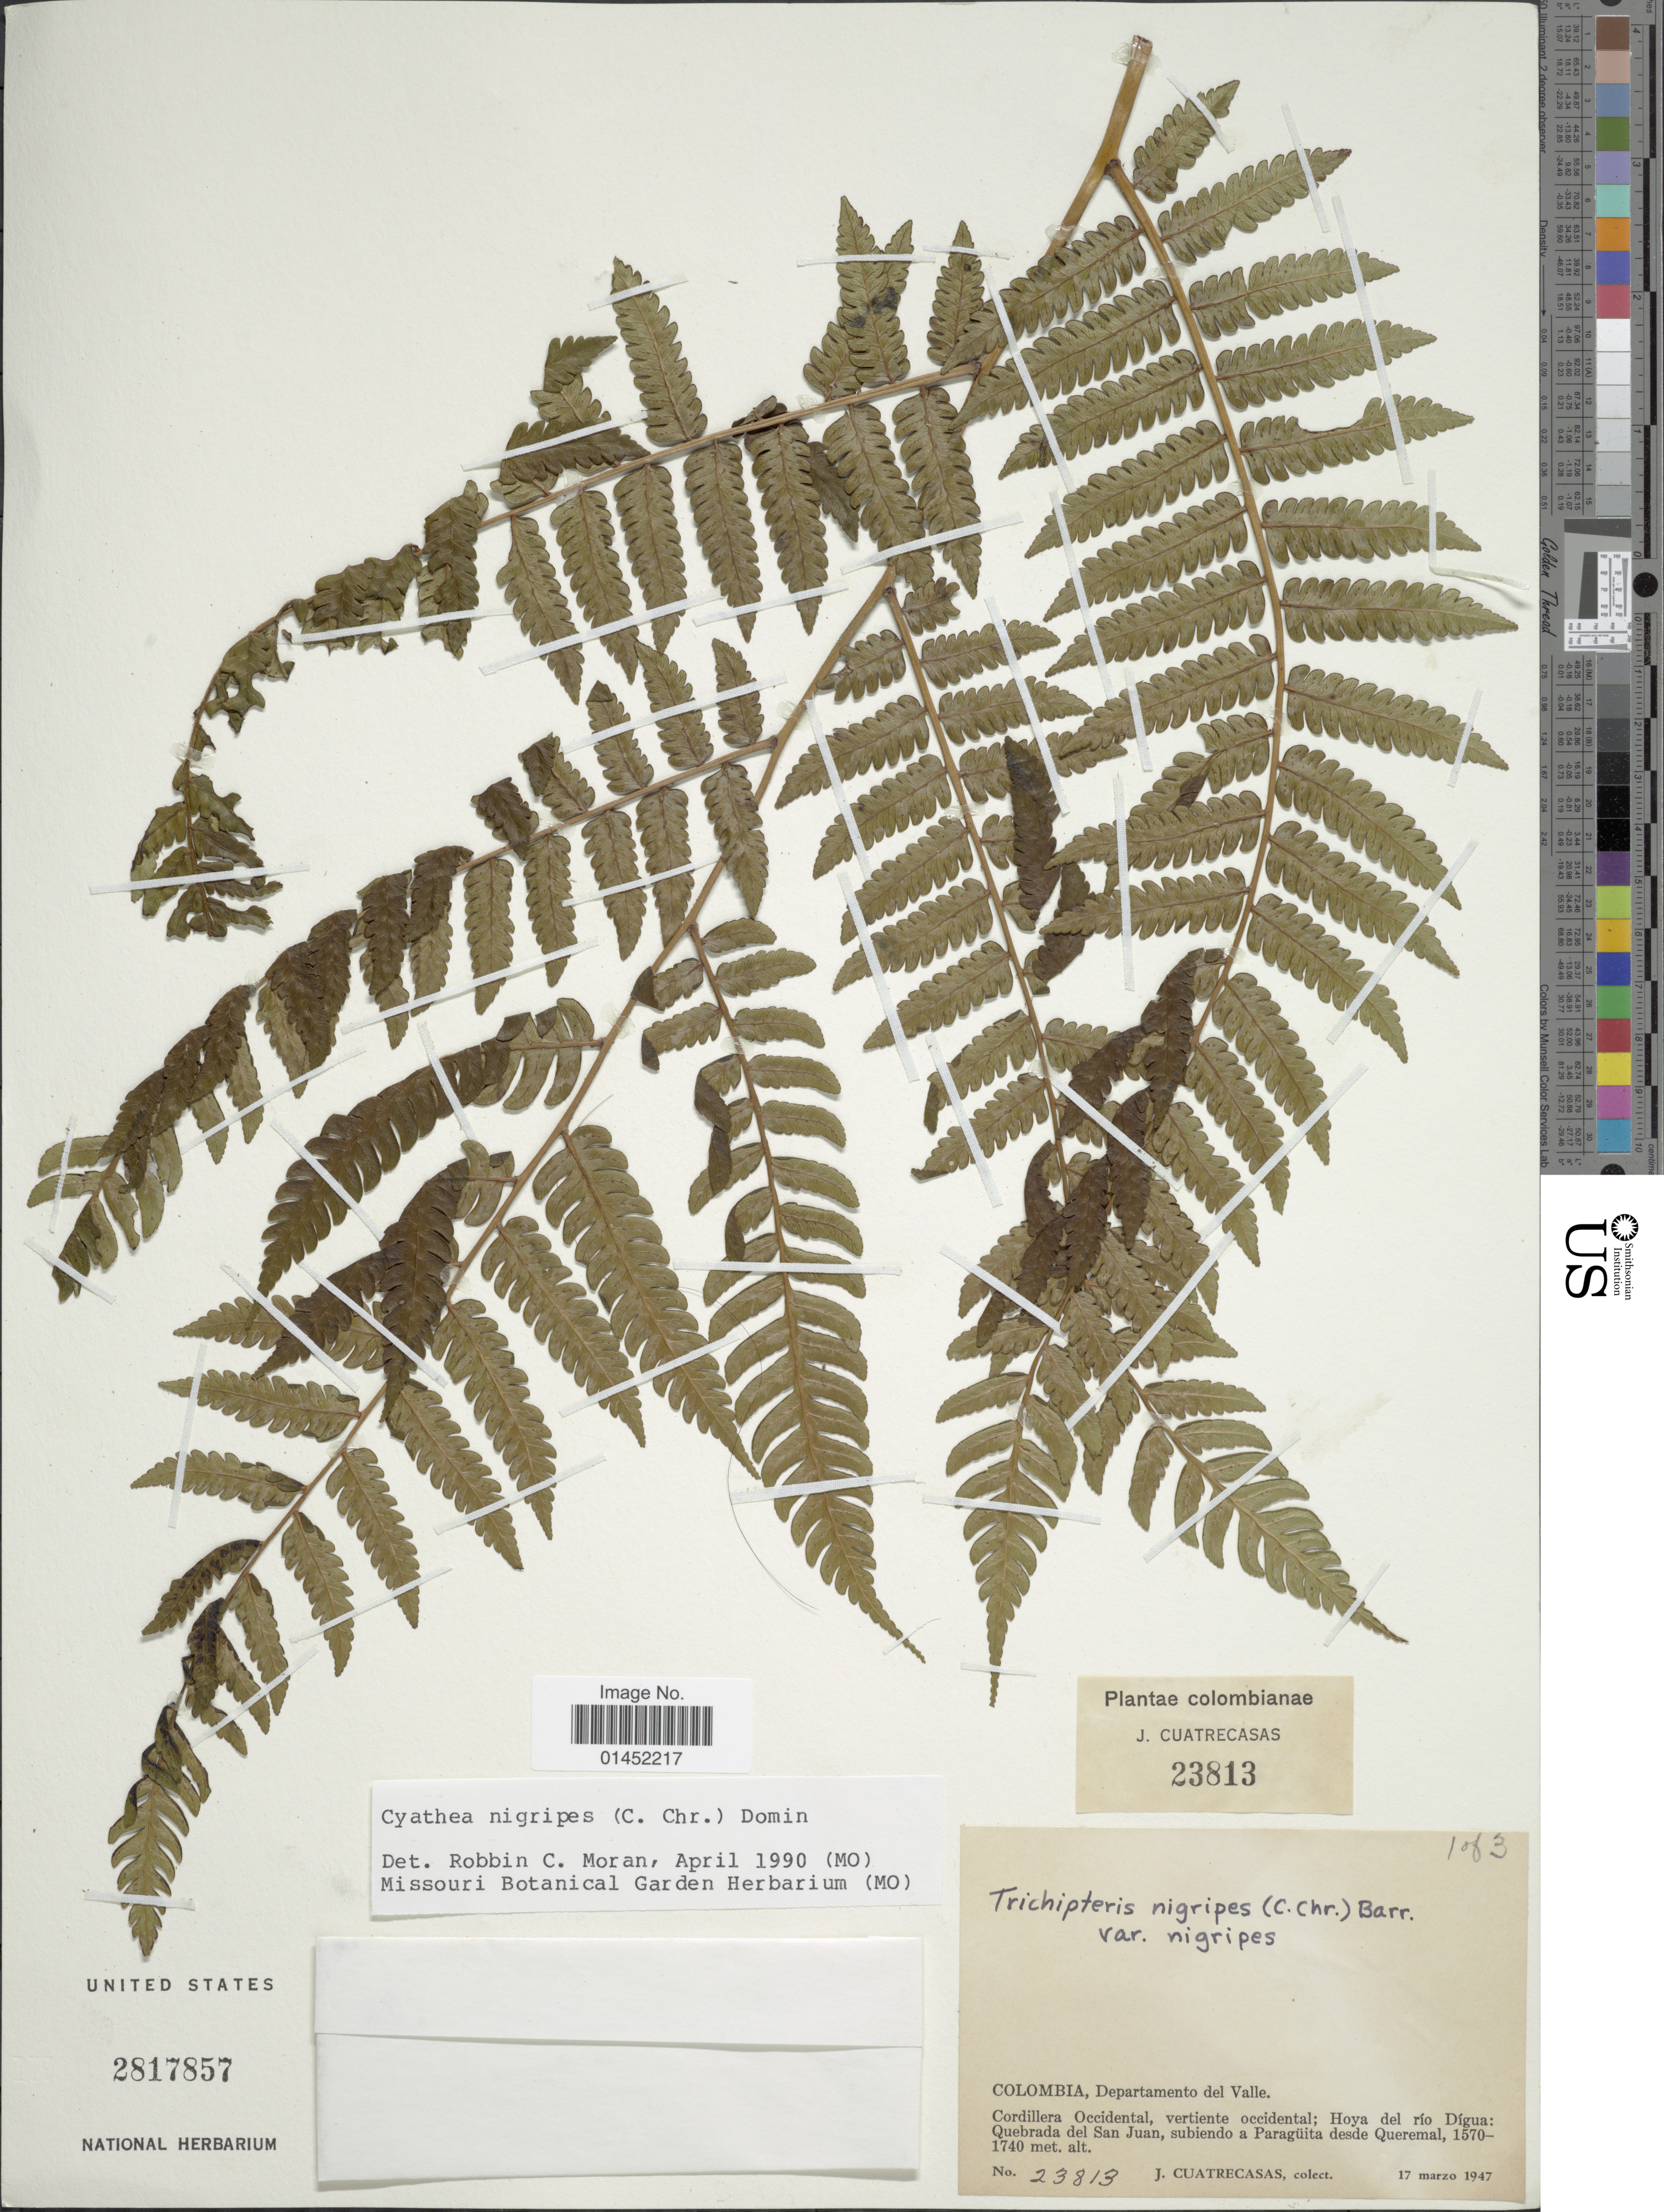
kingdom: Plantae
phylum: Tracheophyta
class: Polypodiopsida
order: Cyatheales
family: Cyatheaceae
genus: Cyathea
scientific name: Cyathea nigripes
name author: (C. Chr.) Domin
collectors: J. Cuatrecasas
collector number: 23813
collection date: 1947-03-17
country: Colombia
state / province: Valle del Cauca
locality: Departamento del Valle, Cordillera Occidental, vertiente occidental; Hoya del río Dígua Quebrada del San Juan, subiendo a Paragüita dede Queremal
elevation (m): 1570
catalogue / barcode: US 2817857